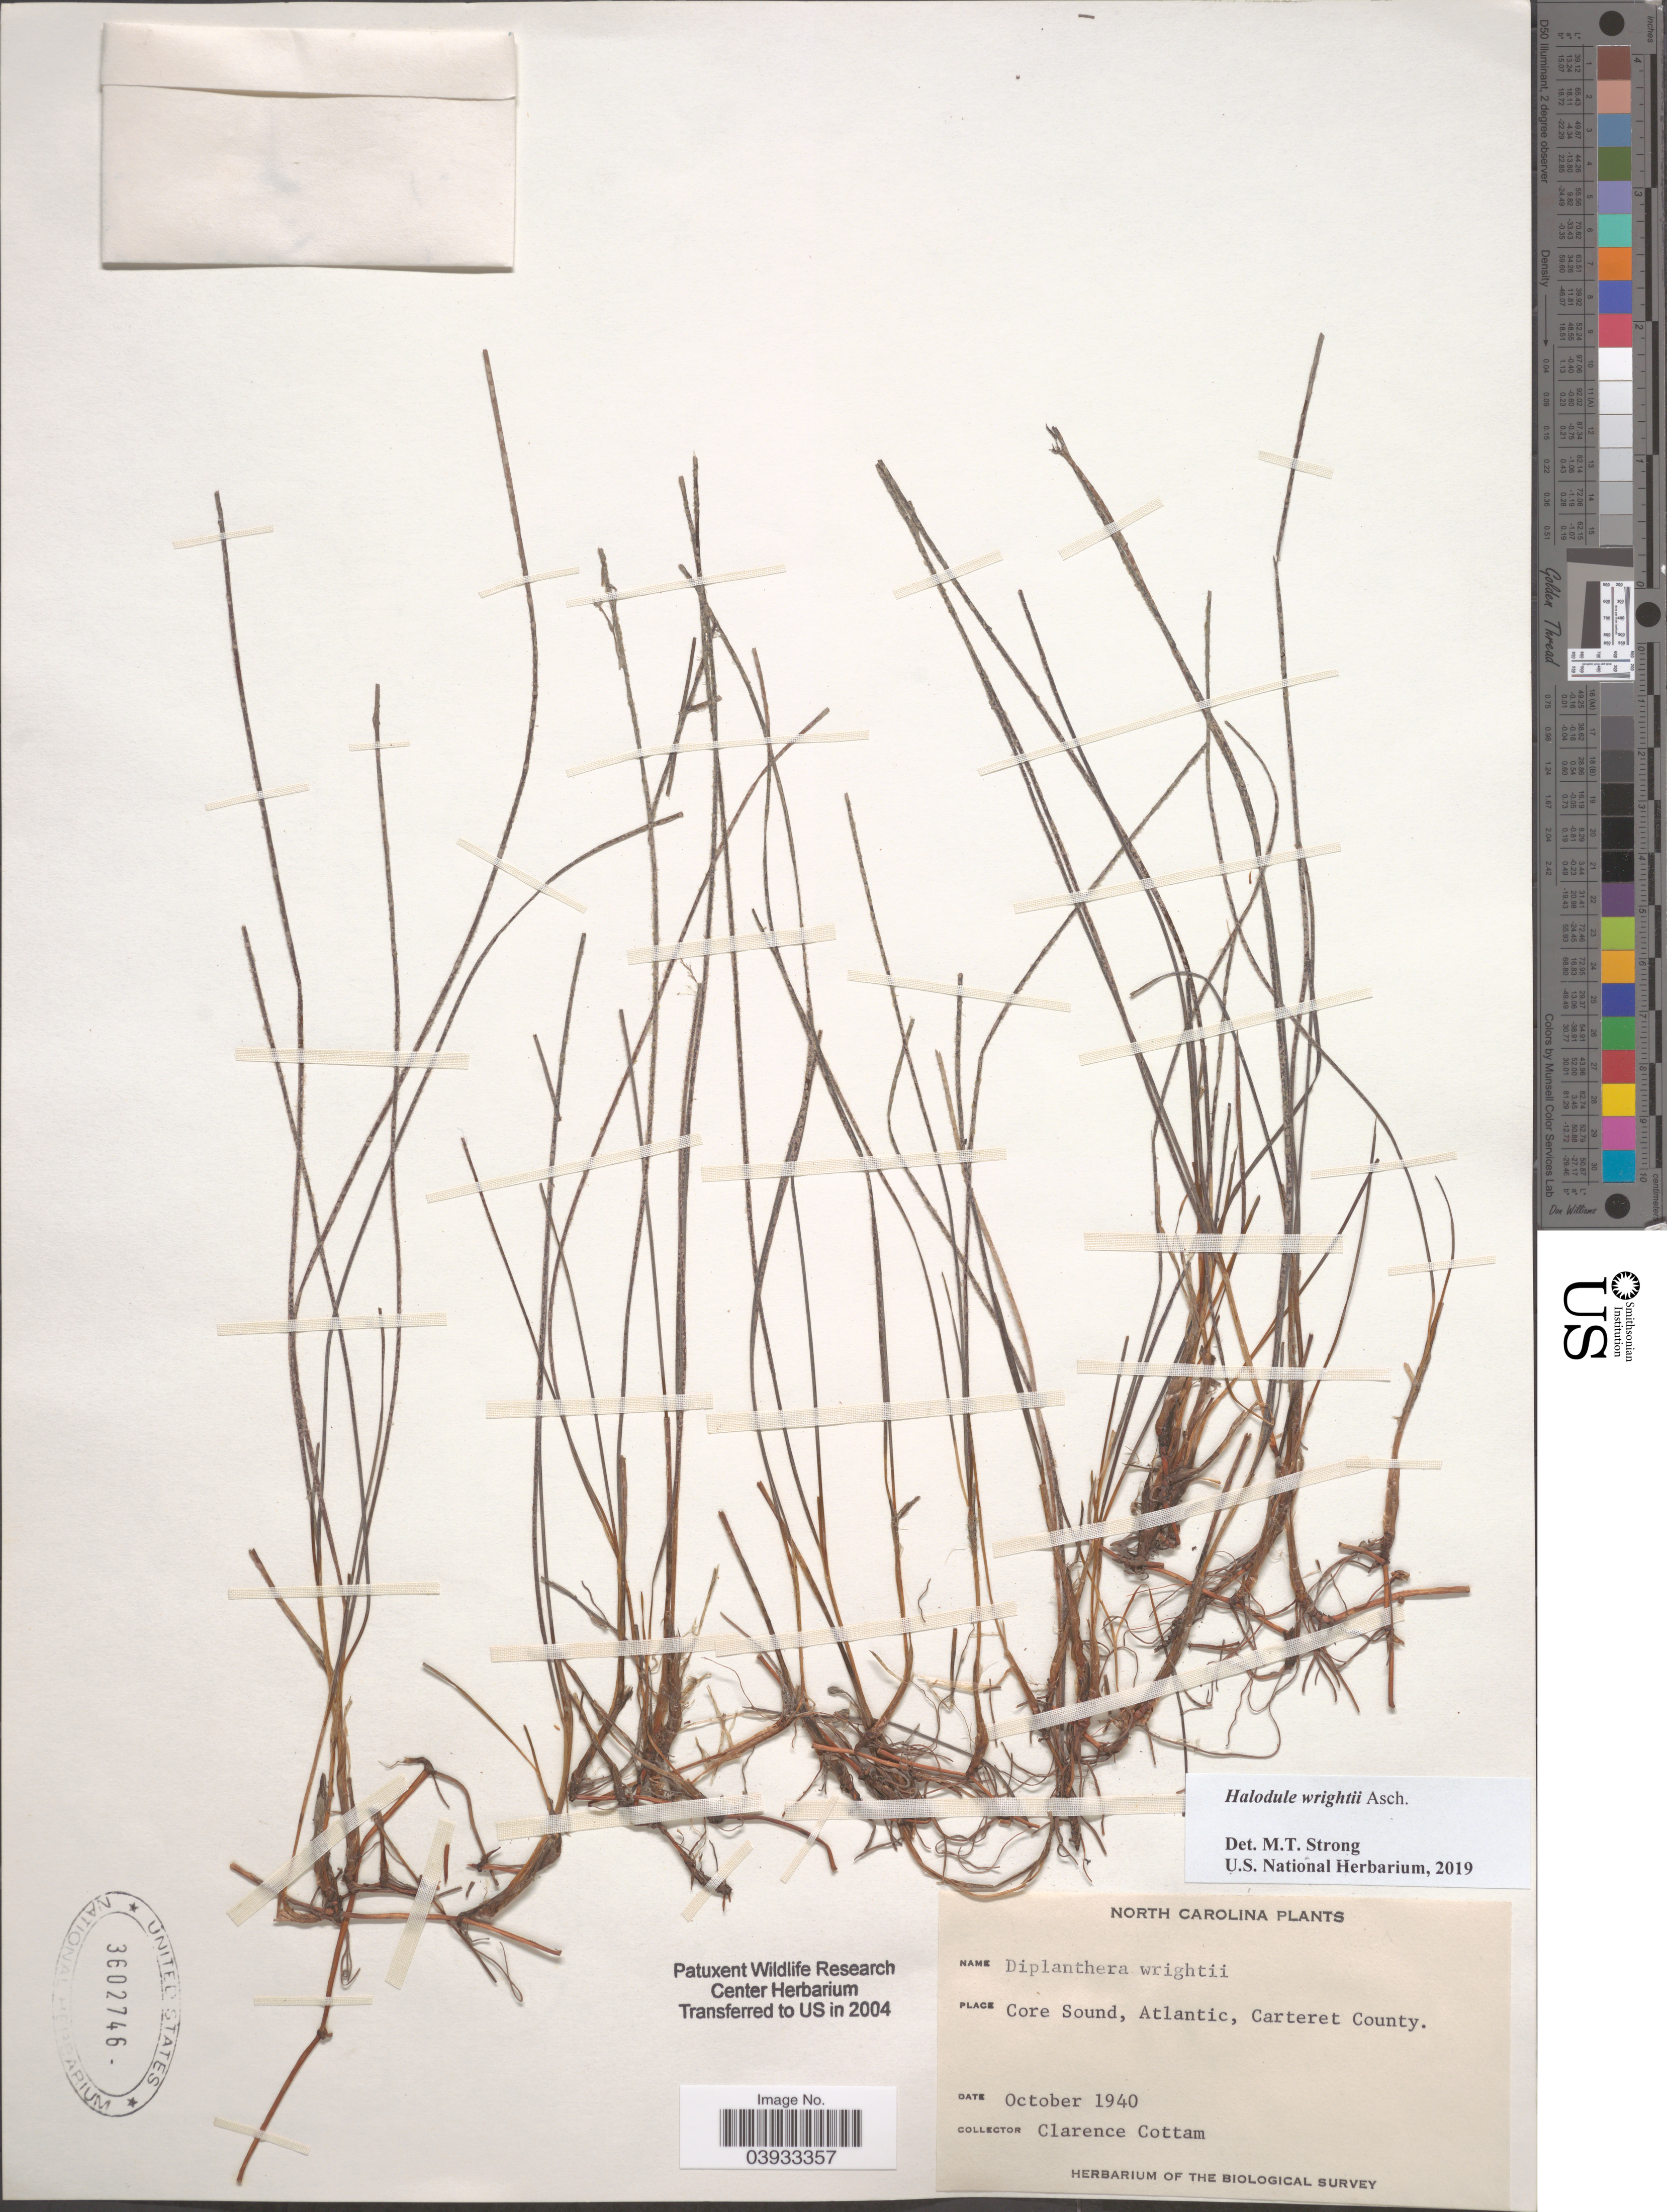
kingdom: Plantae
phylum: Tracheophyta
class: Liliopsida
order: Alismatales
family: Cymodoceaceae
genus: Halodule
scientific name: Halodule wrightii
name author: Asch.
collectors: C. Cottam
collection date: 1940-10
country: United States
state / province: North Carolina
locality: Core Sound, Atlantic, Carteret County.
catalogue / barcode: US 3602746